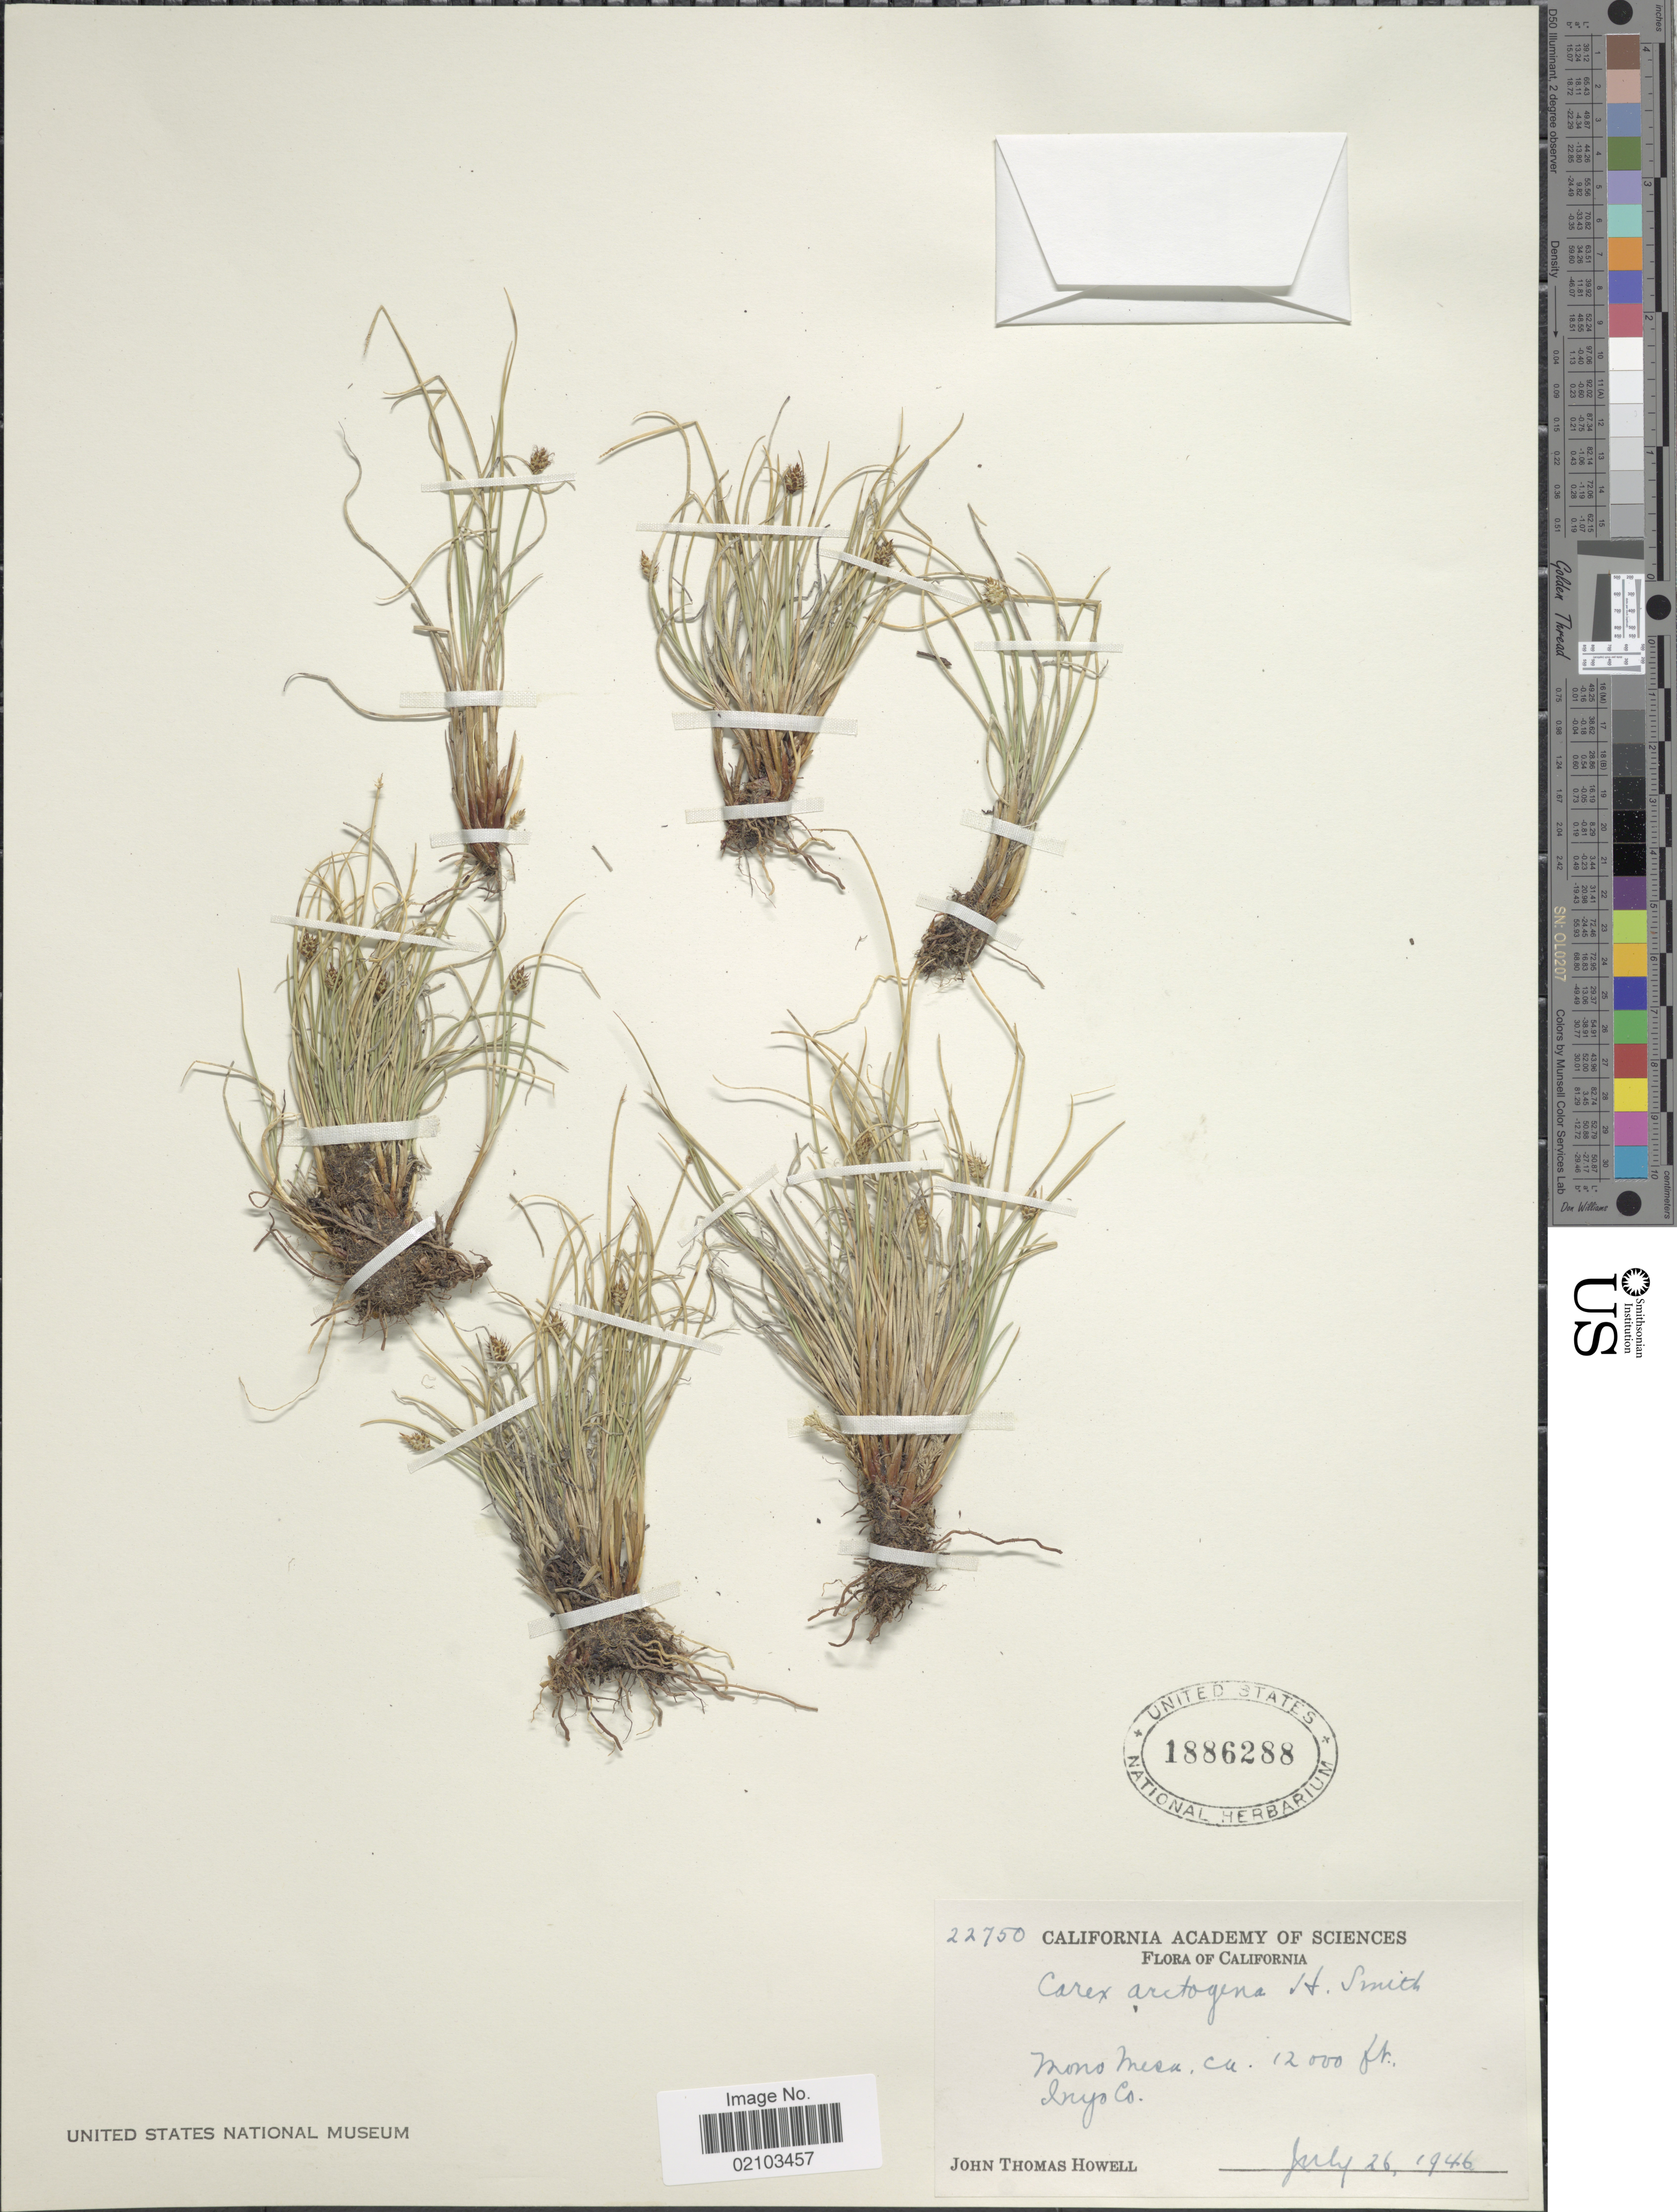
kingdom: Plantae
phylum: Tracheophyta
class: Liliopsida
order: Poales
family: Cyperaceae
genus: Carex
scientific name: Carex arctogena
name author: Harry Sm.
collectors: J. T. Howell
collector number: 22750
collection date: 1946-07-26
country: United States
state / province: California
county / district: Inyo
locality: Mono Mesa, Inyo Co.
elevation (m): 3658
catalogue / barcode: US 1886288